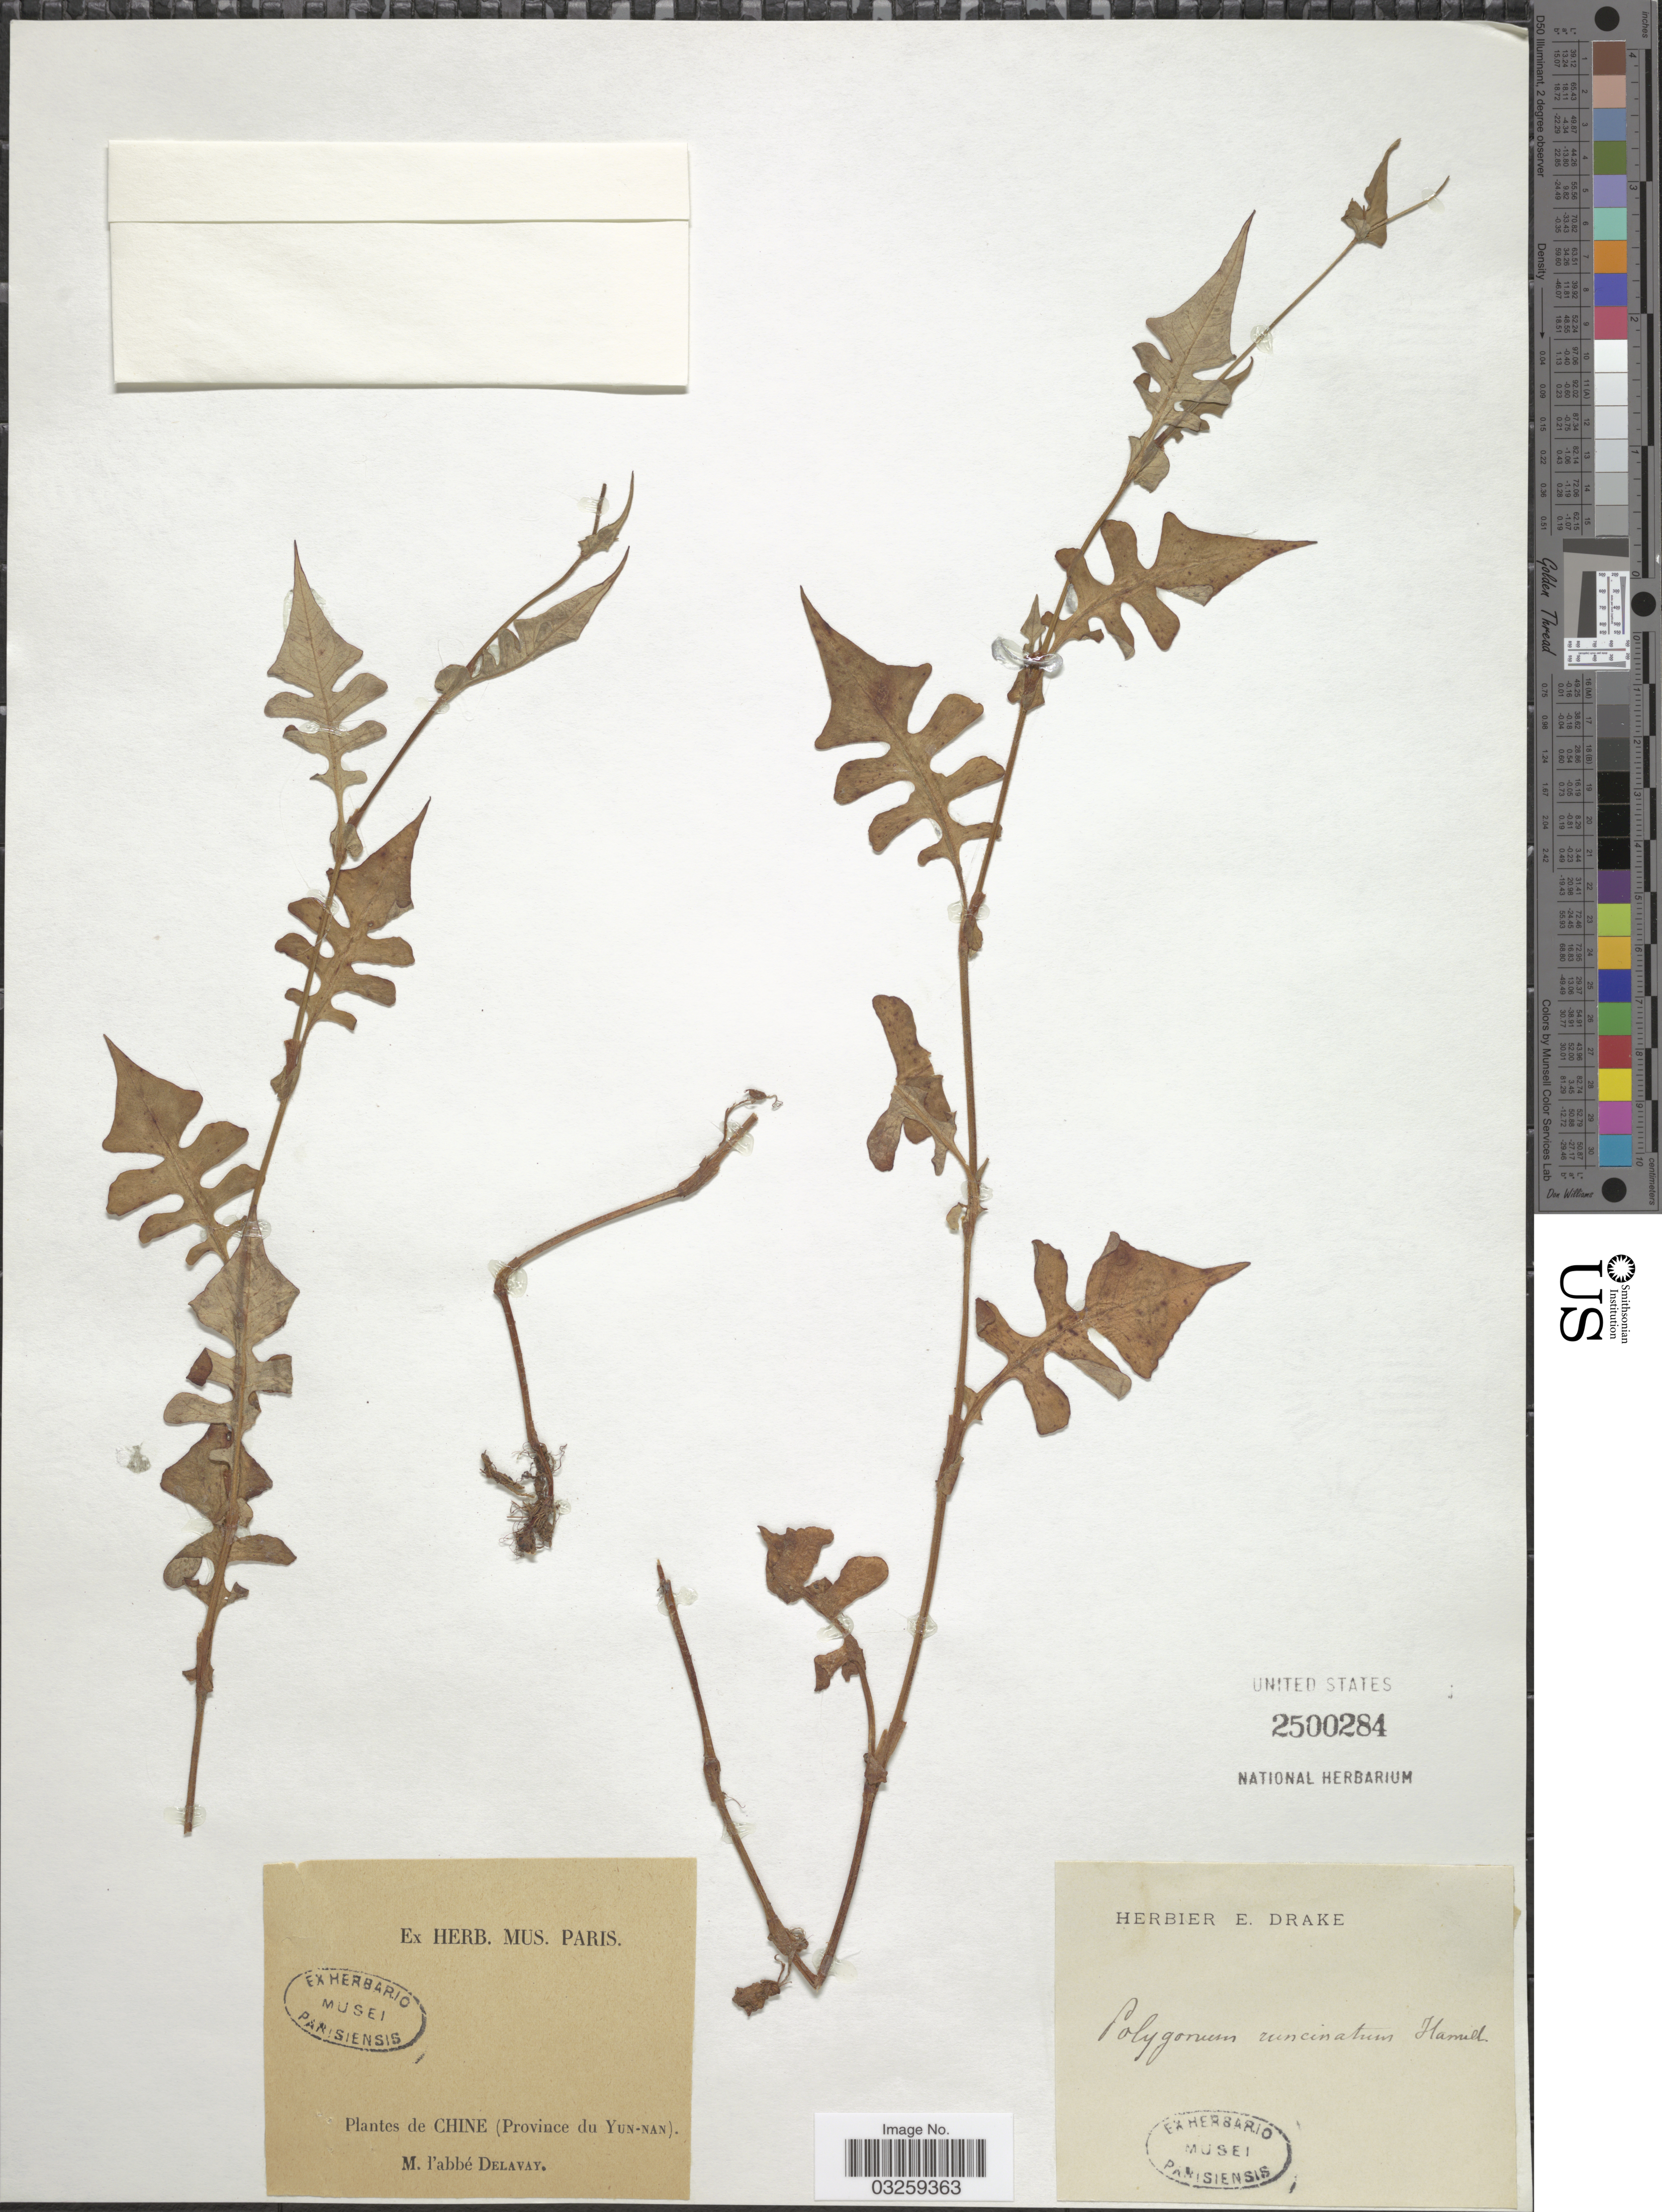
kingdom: Plantae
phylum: Tracheophyta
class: Magnoliopsida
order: Caryophyllales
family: Polygonaceae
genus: Polygonum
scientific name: Polygonum runcinatum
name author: Buch.-Ham. ex D. Don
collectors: P. Delavay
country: China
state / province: Yunnan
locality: Province du Yun-nan.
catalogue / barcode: US 2500284